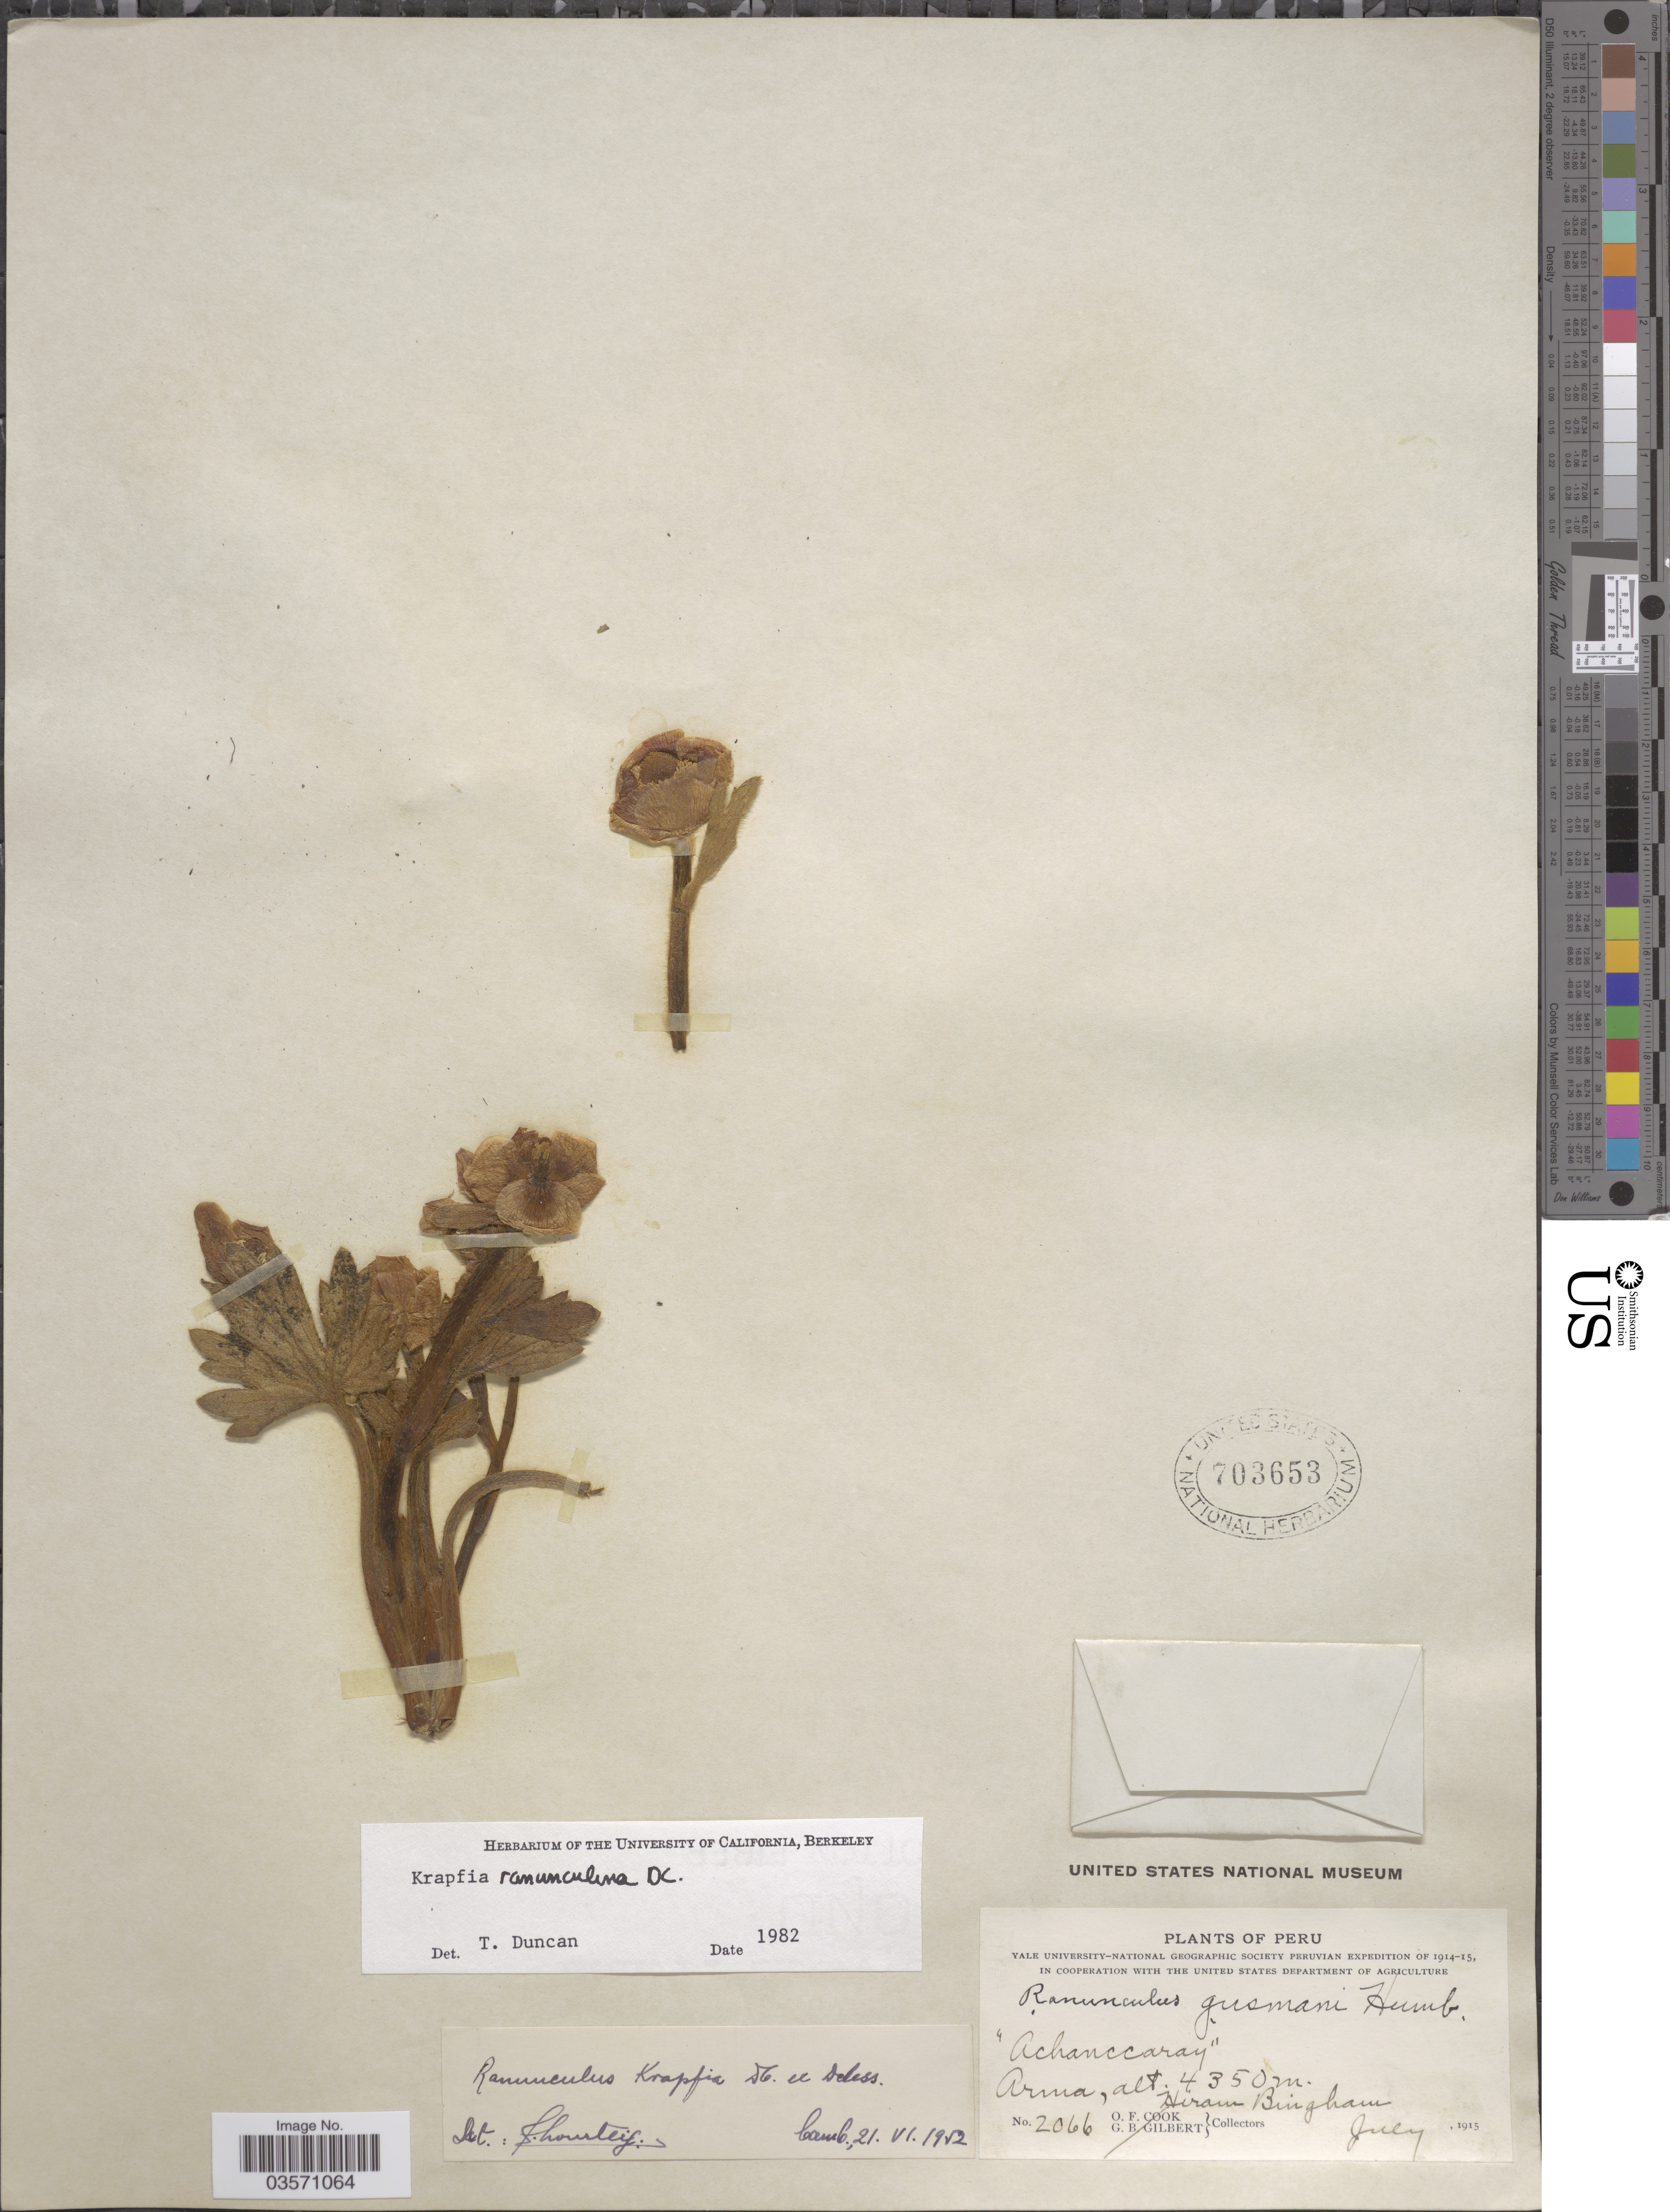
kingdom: Plantae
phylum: Tracheophyta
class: Magnoliopsida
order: Ranunculales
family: Ranunculaceae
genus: Ranunculus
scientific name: Ranunculus ranunculinus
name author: (Nutt.) Rydb.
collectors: O. F. Cook & G. B. Gilbert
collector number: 2066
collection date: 1915-07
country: Peru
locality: Arma, Hiram Bingham.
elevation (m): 4350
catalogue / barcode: US 703653